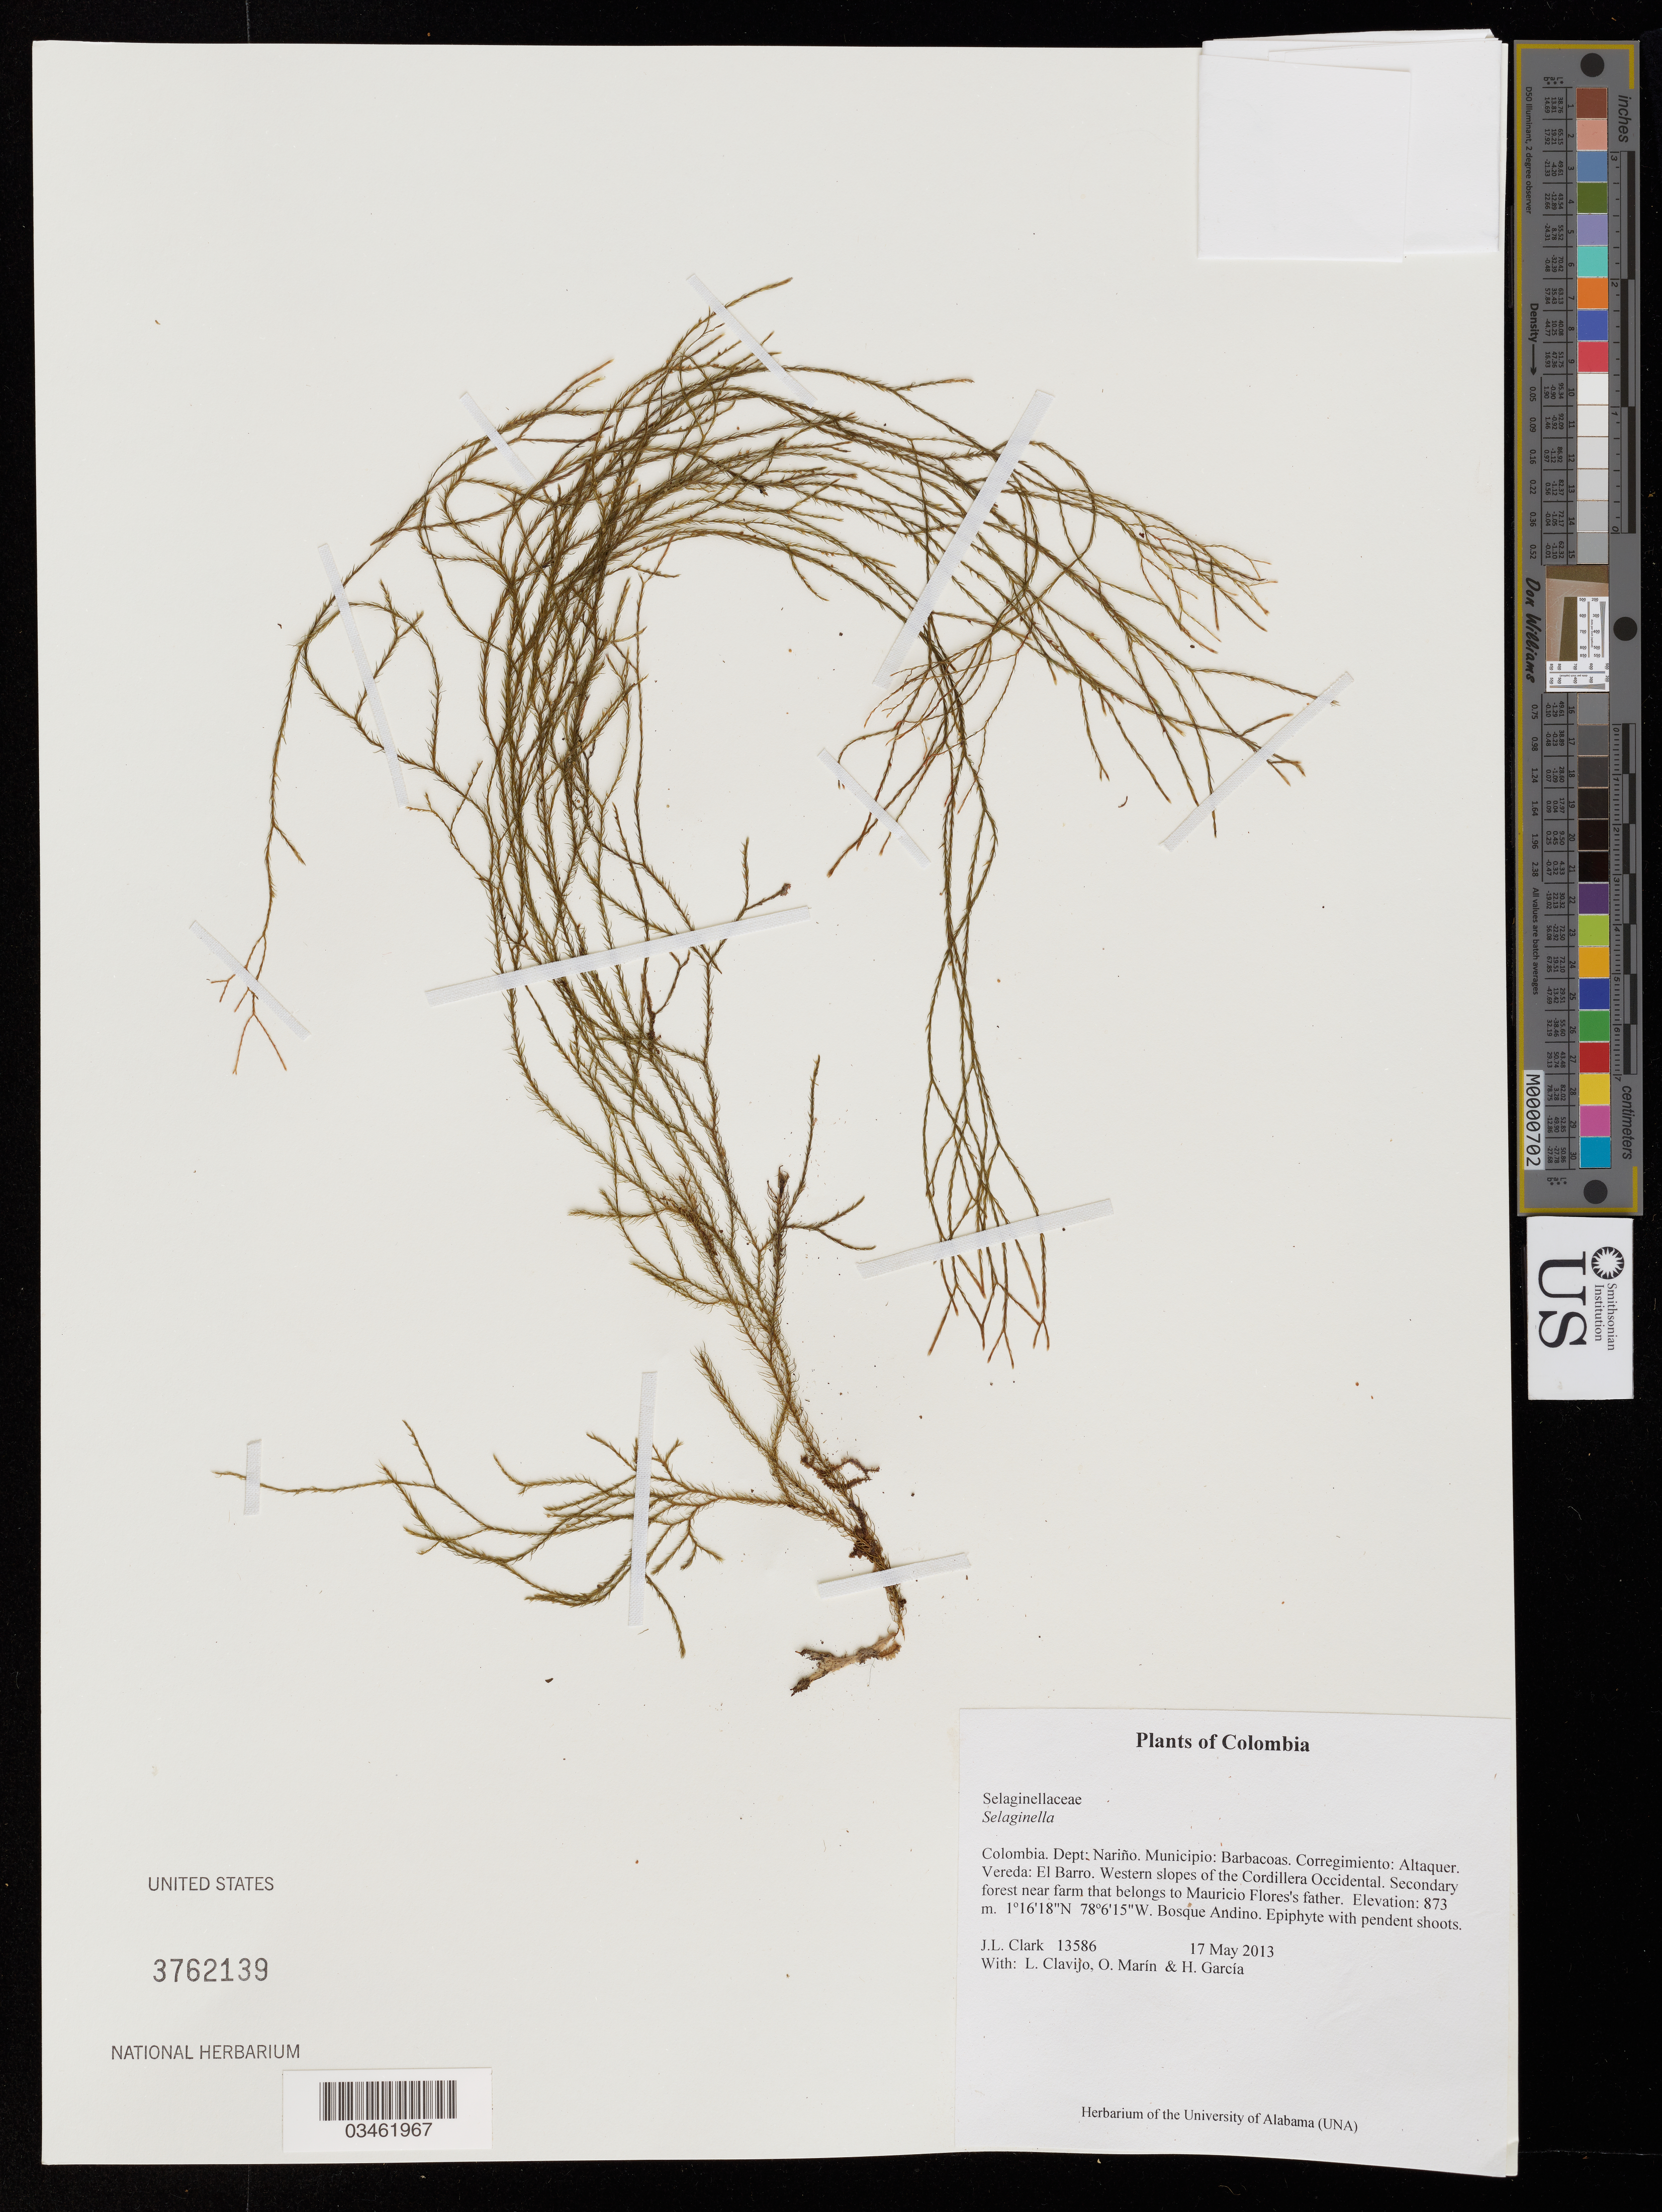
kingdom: Plantae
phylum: Tracheophyta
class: Lycopodiopsida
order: Selaginellales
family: Selaginellaceae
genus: Selaginella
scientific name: Selaginella sp.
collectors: J. L. Clark, L. Clavijo, O. Marín & H. Garcia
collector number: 13586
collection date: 2013-05-17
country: Colombia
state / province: Nariño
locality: Dept: Nariño. Municipio: Barbacoas. Corregimiento: Altaquer. Vereda: El Barro. Western slopes of the Cordillera Occidental. Secondary forest near farm that belongs to Mauricio Flores's father.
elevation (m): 873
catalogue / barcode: US 3762139